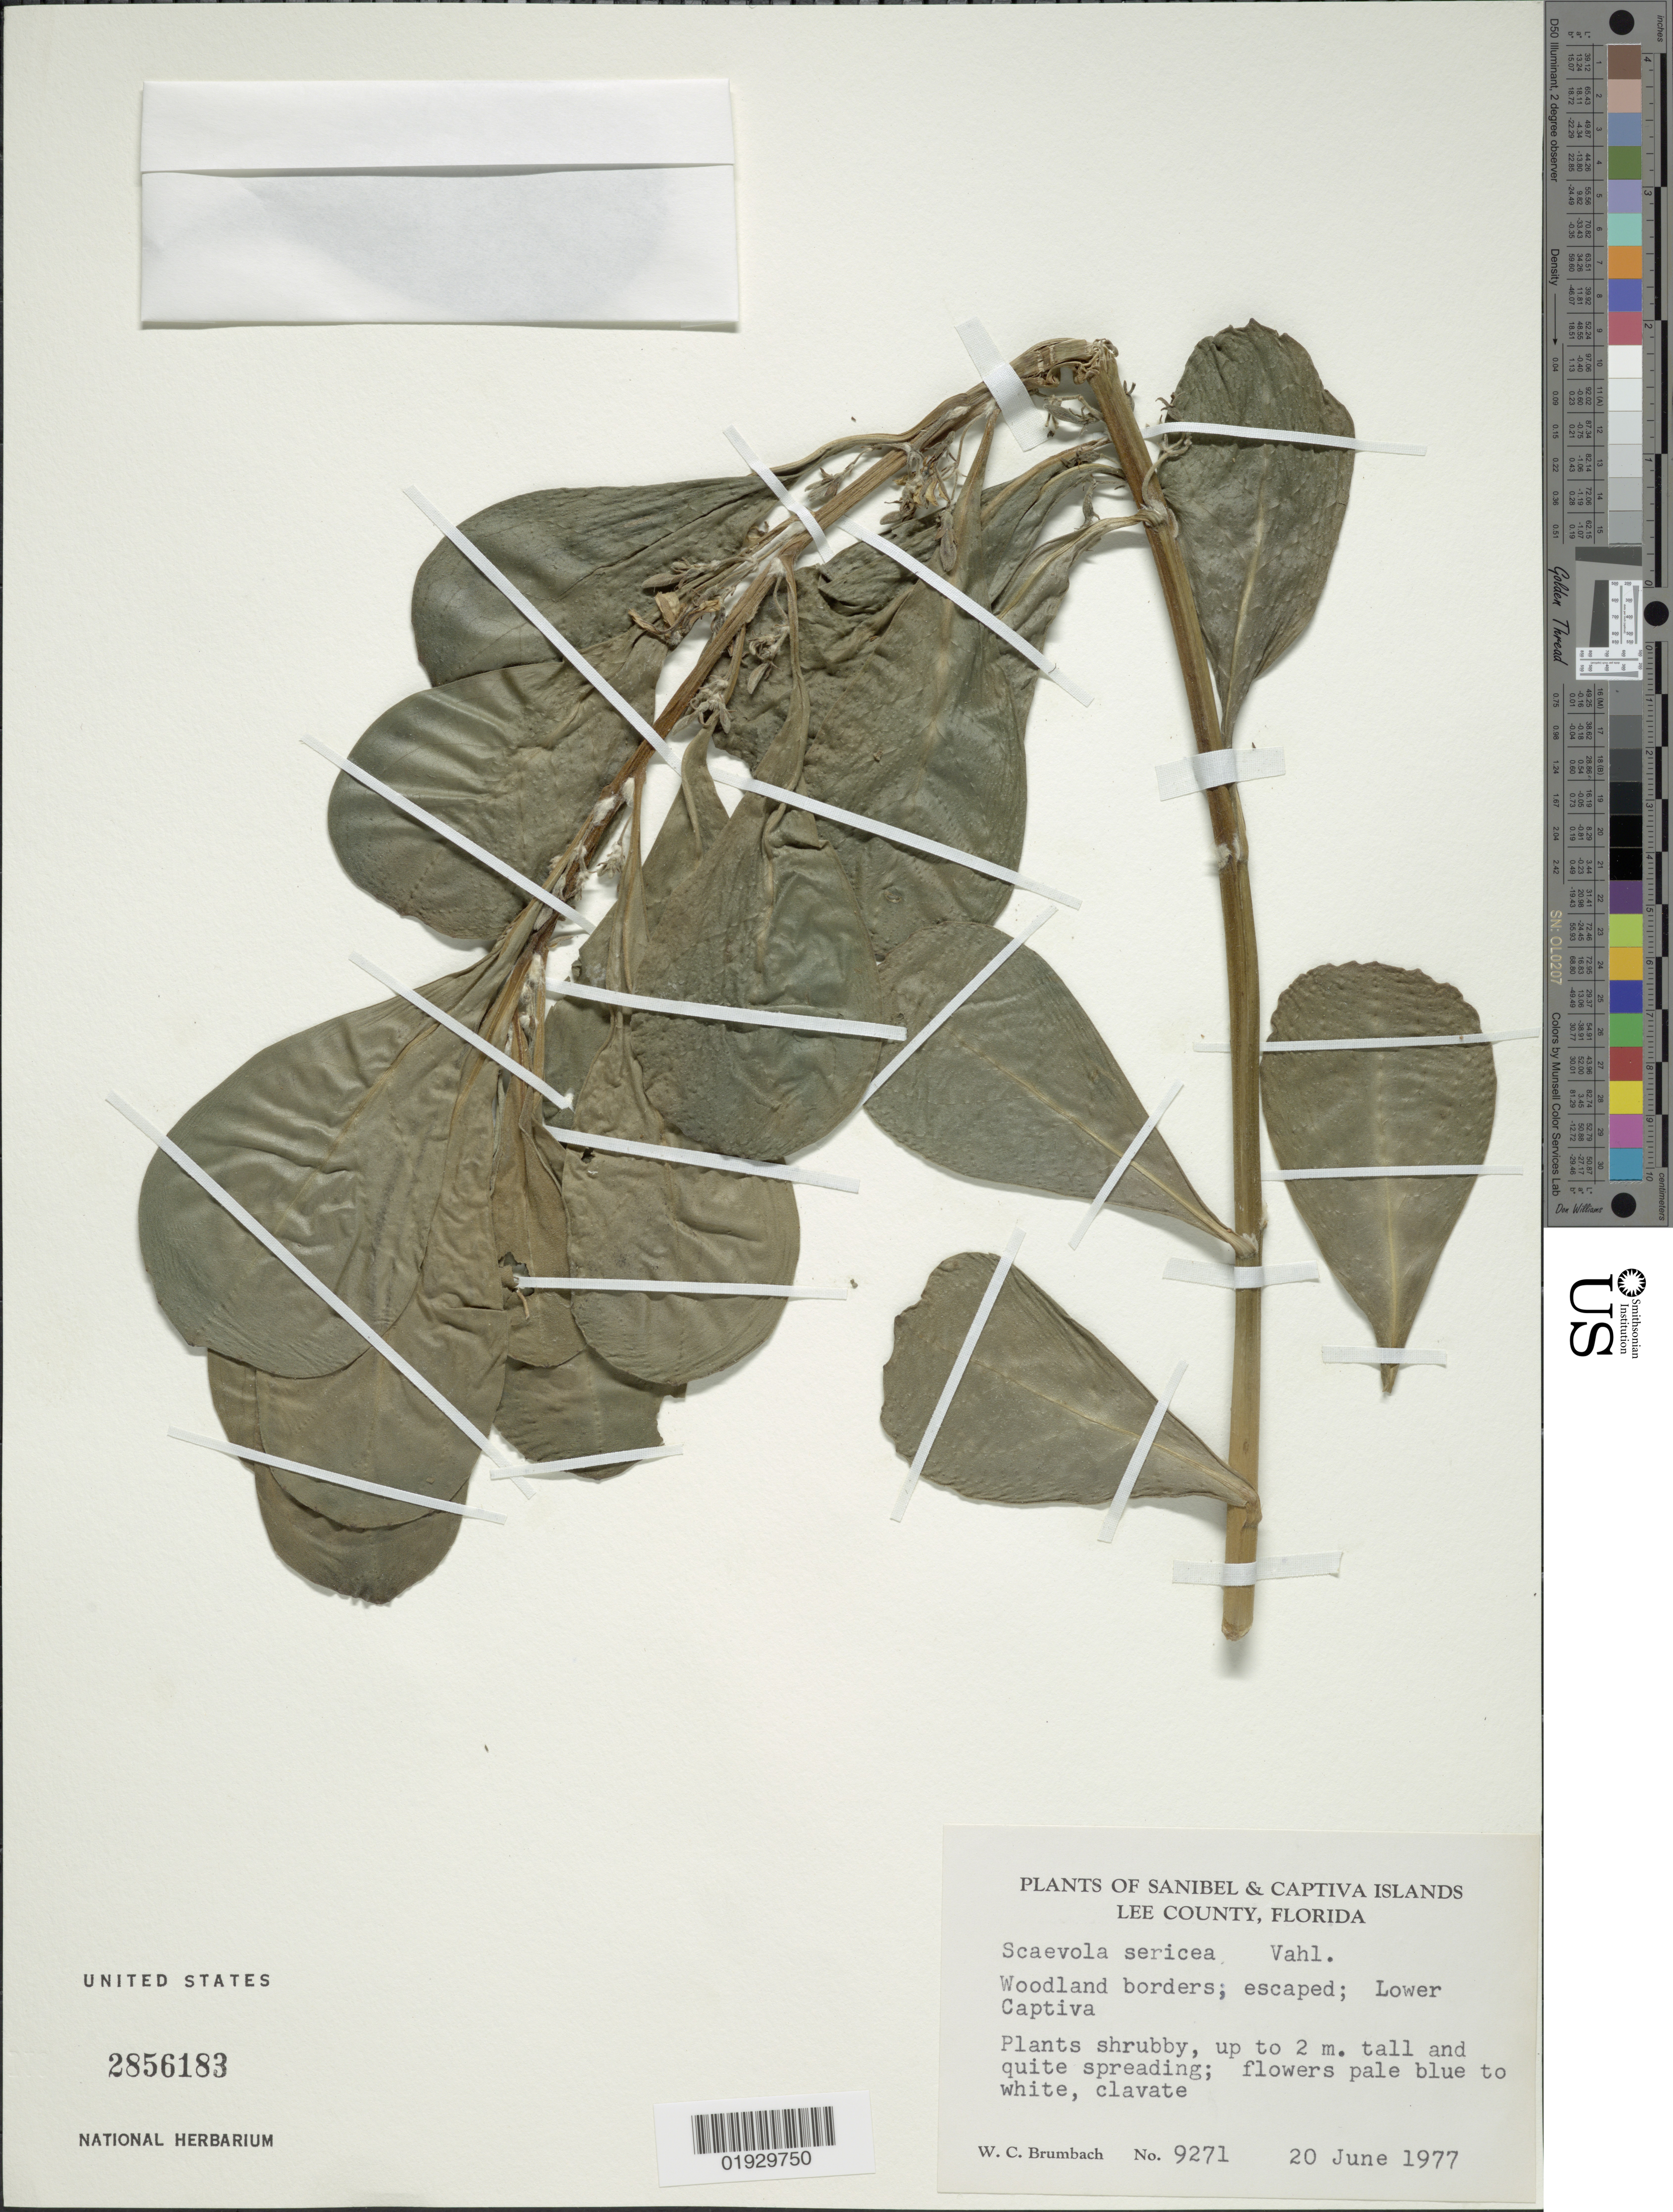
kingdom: Plantae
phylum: Tracheophyta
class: Magnoliopsida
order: Asterales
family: Goodeniaceae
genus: Scaevola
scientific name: Scaevola plumieri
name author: (L.) Vahl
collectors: W. C. Brumbach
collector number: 9271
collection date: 1977-06-20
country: United States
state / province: Florida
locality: Sanibel & Captiva Islands. Lee County. Woodland border; escaped; Lower Captiva.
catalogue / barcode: US 2856183